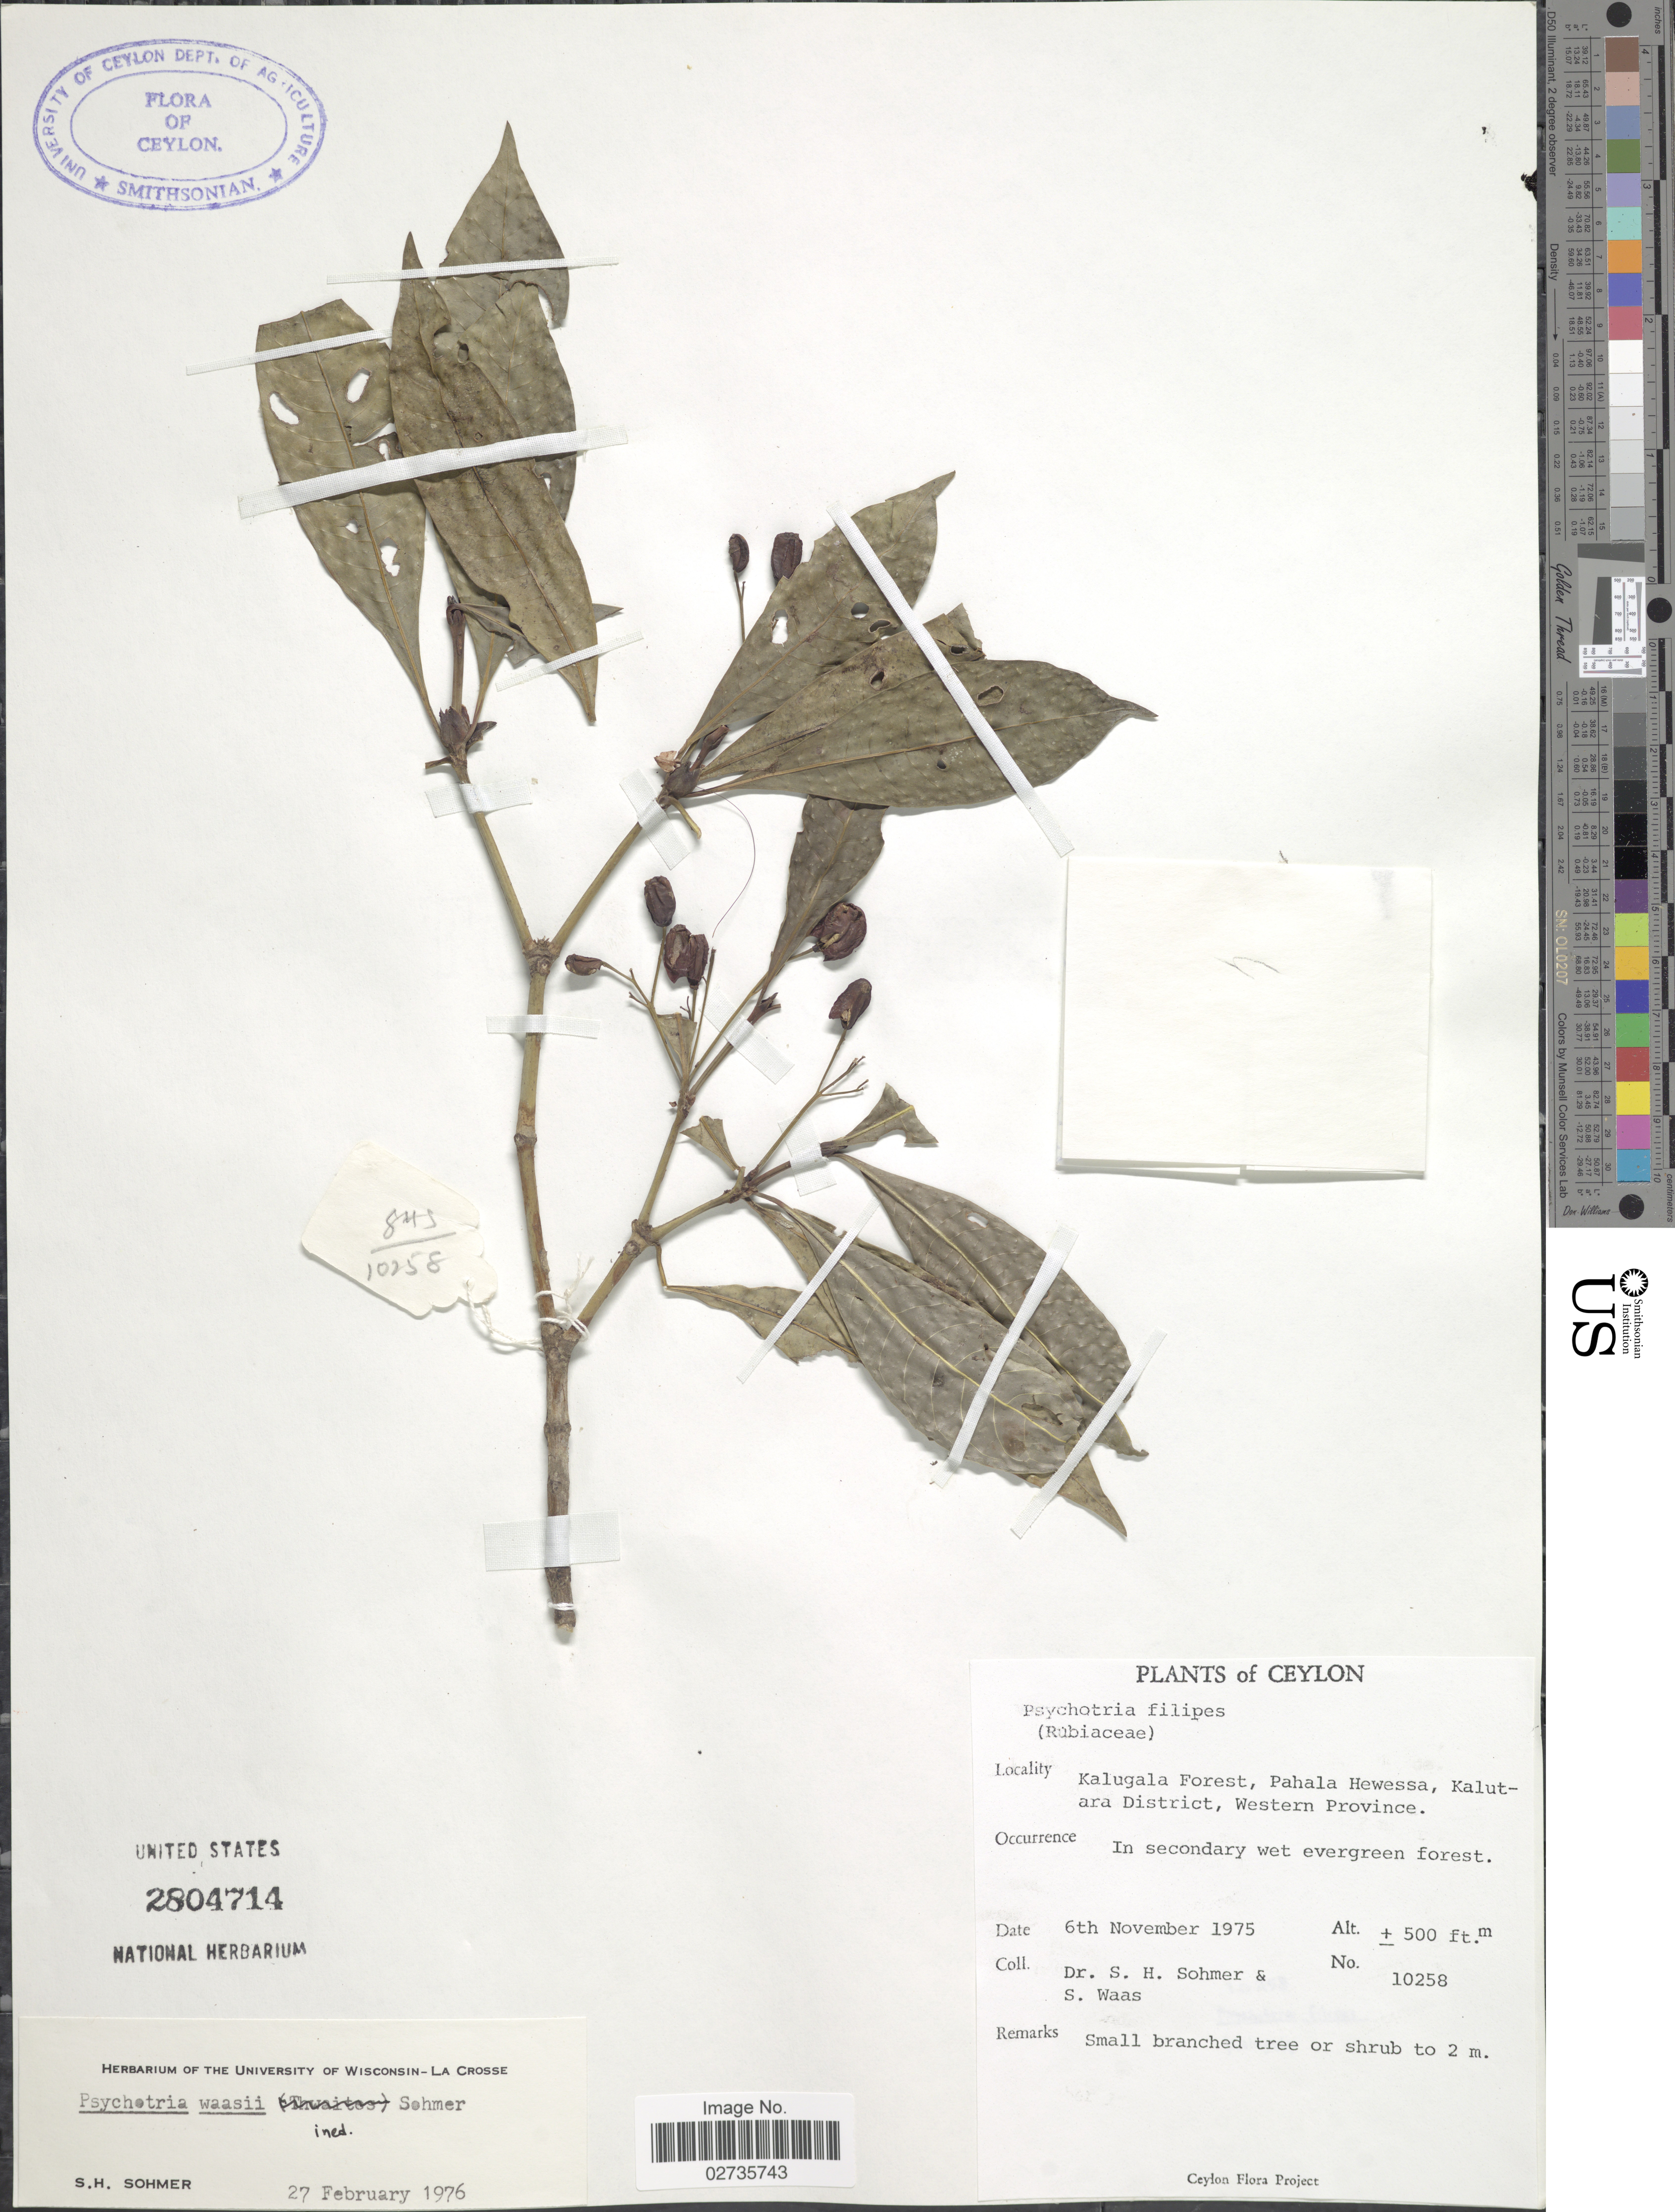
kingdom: Plantae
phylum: Tracheophyta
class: Magnoliopsida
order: Gentianales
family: Rubiaceae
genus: Psychotria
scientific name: Psychotria waasii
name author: Sohmer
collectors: S. H. Sohmer & S. Waas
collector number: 10258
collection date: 1975-11-06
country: Sri Lanka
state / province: Western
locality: Ceylon, Kalugala Forest, Pahala Hewessa, Kalutara District, In secondary wet evergreen forest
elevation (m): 152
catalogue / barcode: US 2804714